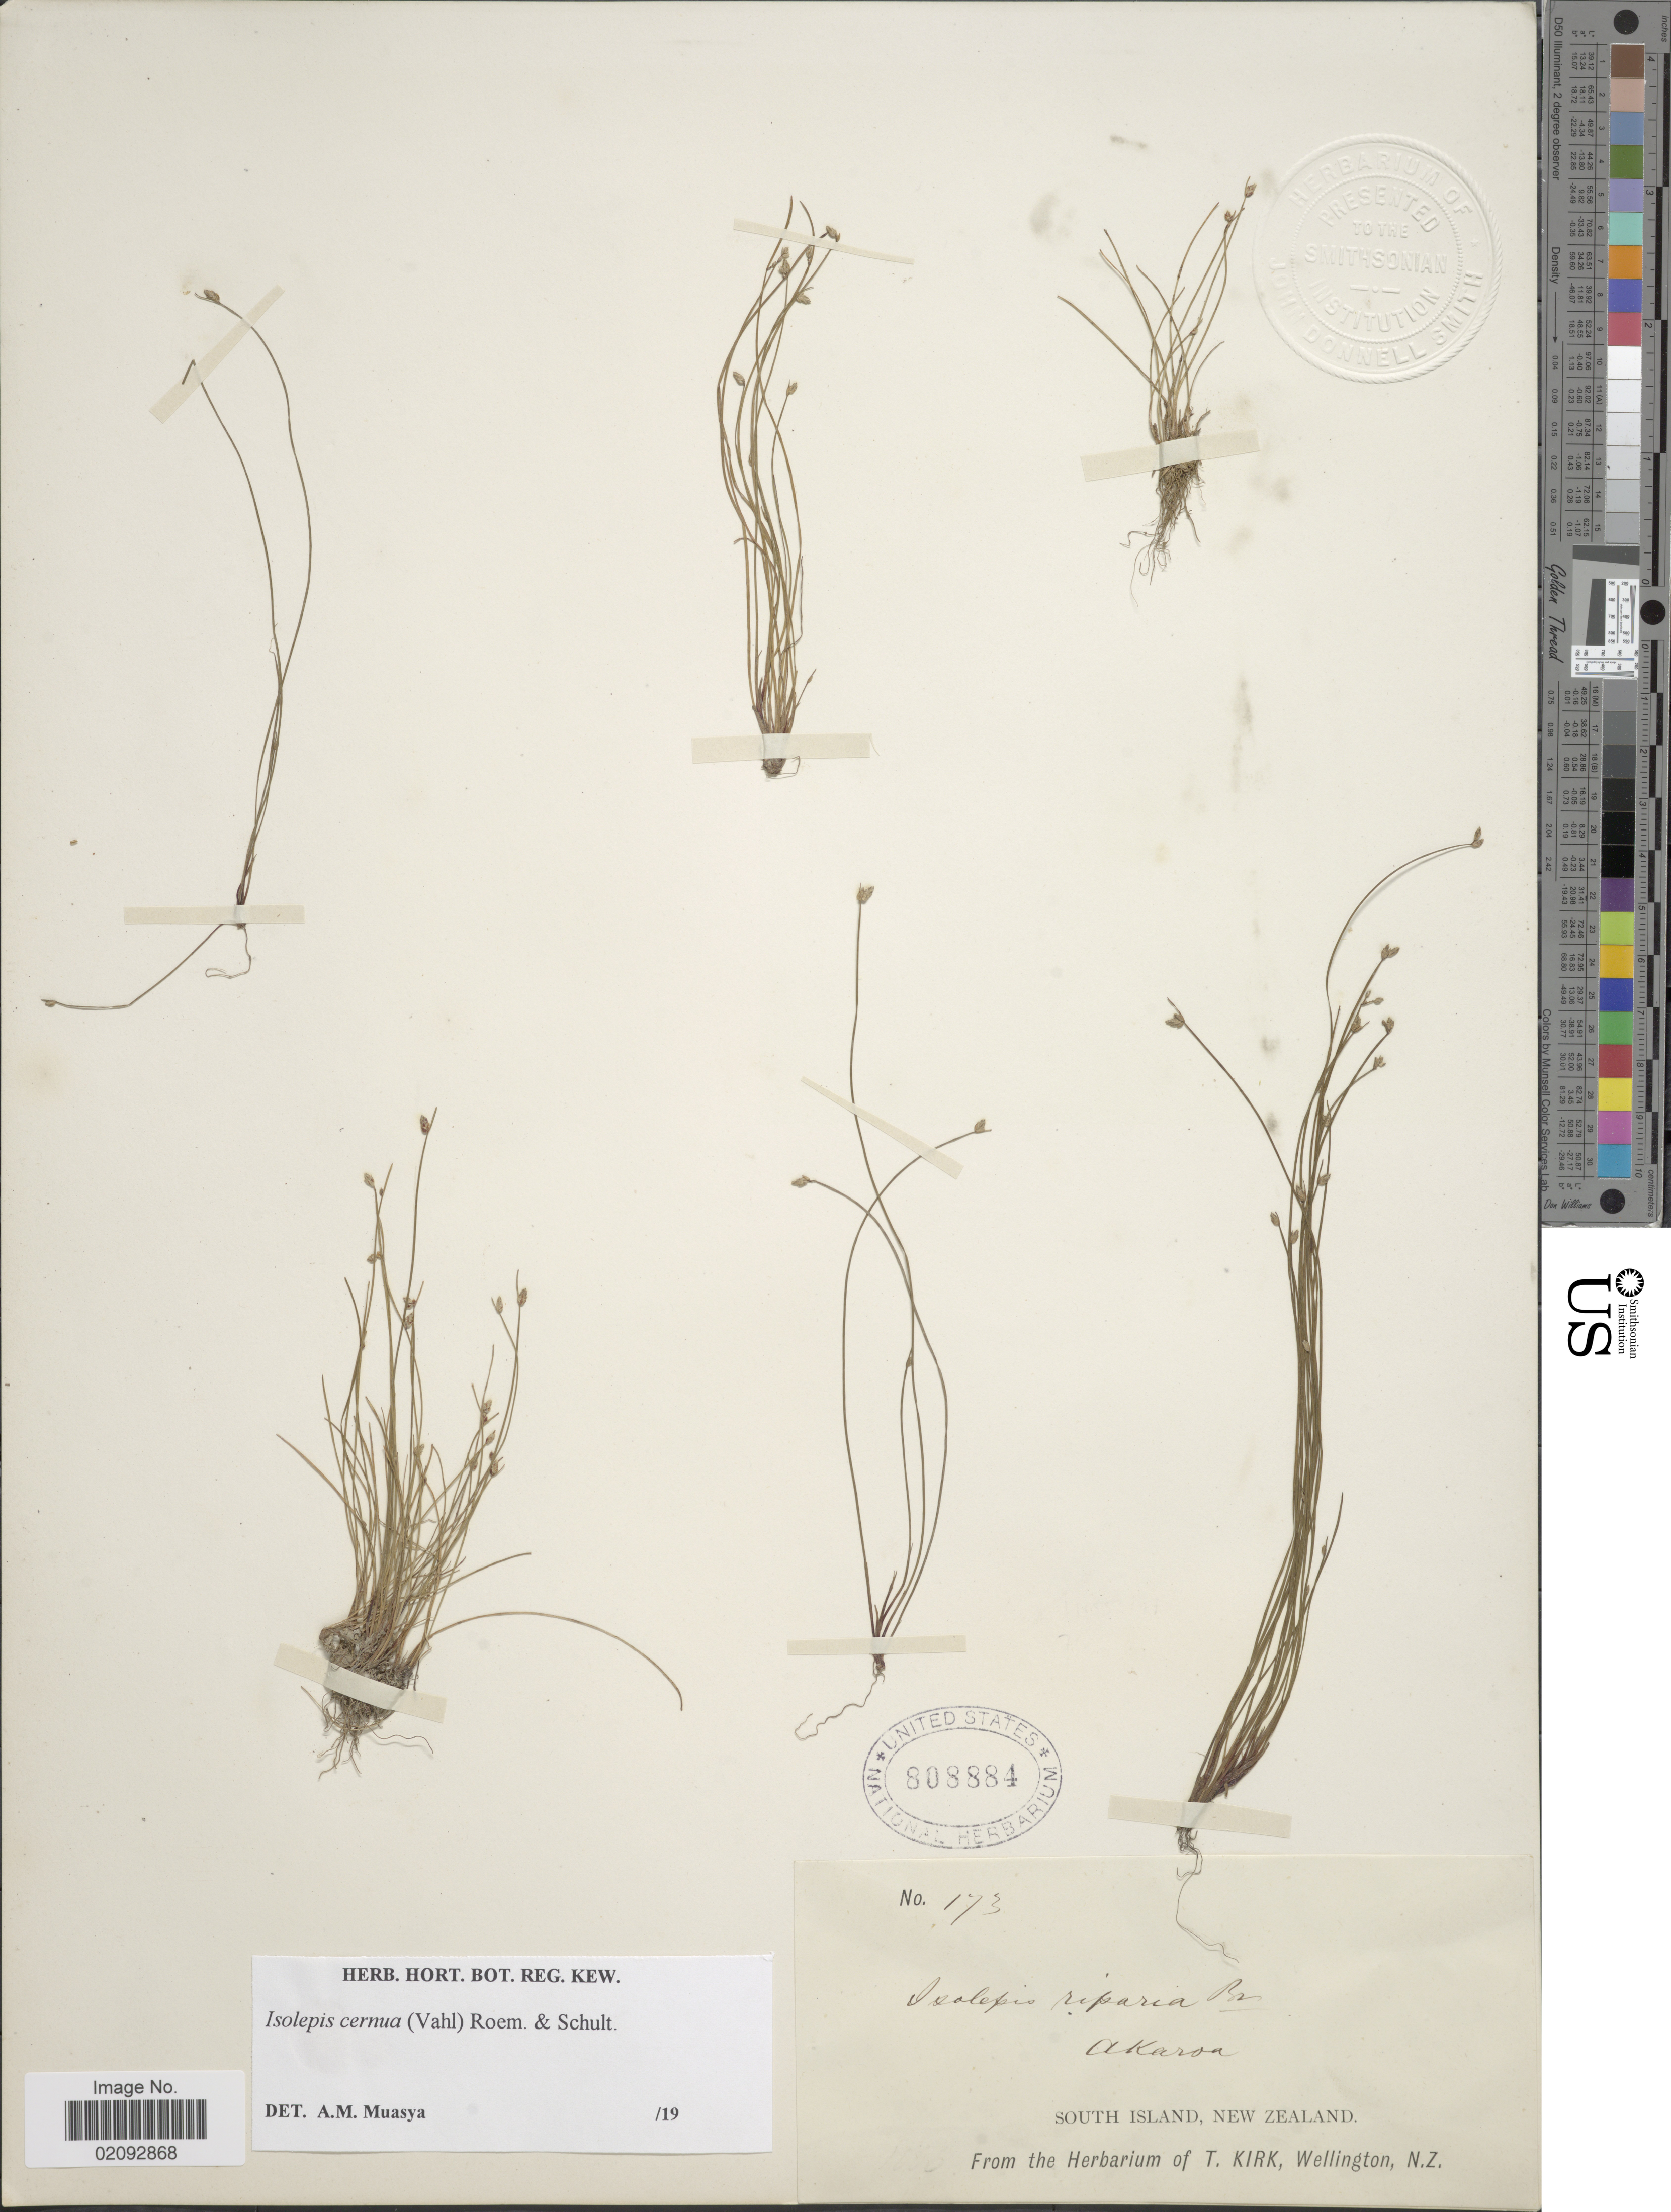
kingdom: Plantae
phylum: Tracheophyta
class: Liliopsida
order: Poales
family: Cyperaceae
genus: Isolepis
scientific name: Isolepis cernua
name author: (Vahl) Roem. & Schult.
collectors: ex herb. T. Kirk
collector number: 173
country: New Zealand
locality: Akaroa, South Island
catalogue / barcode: US 808884